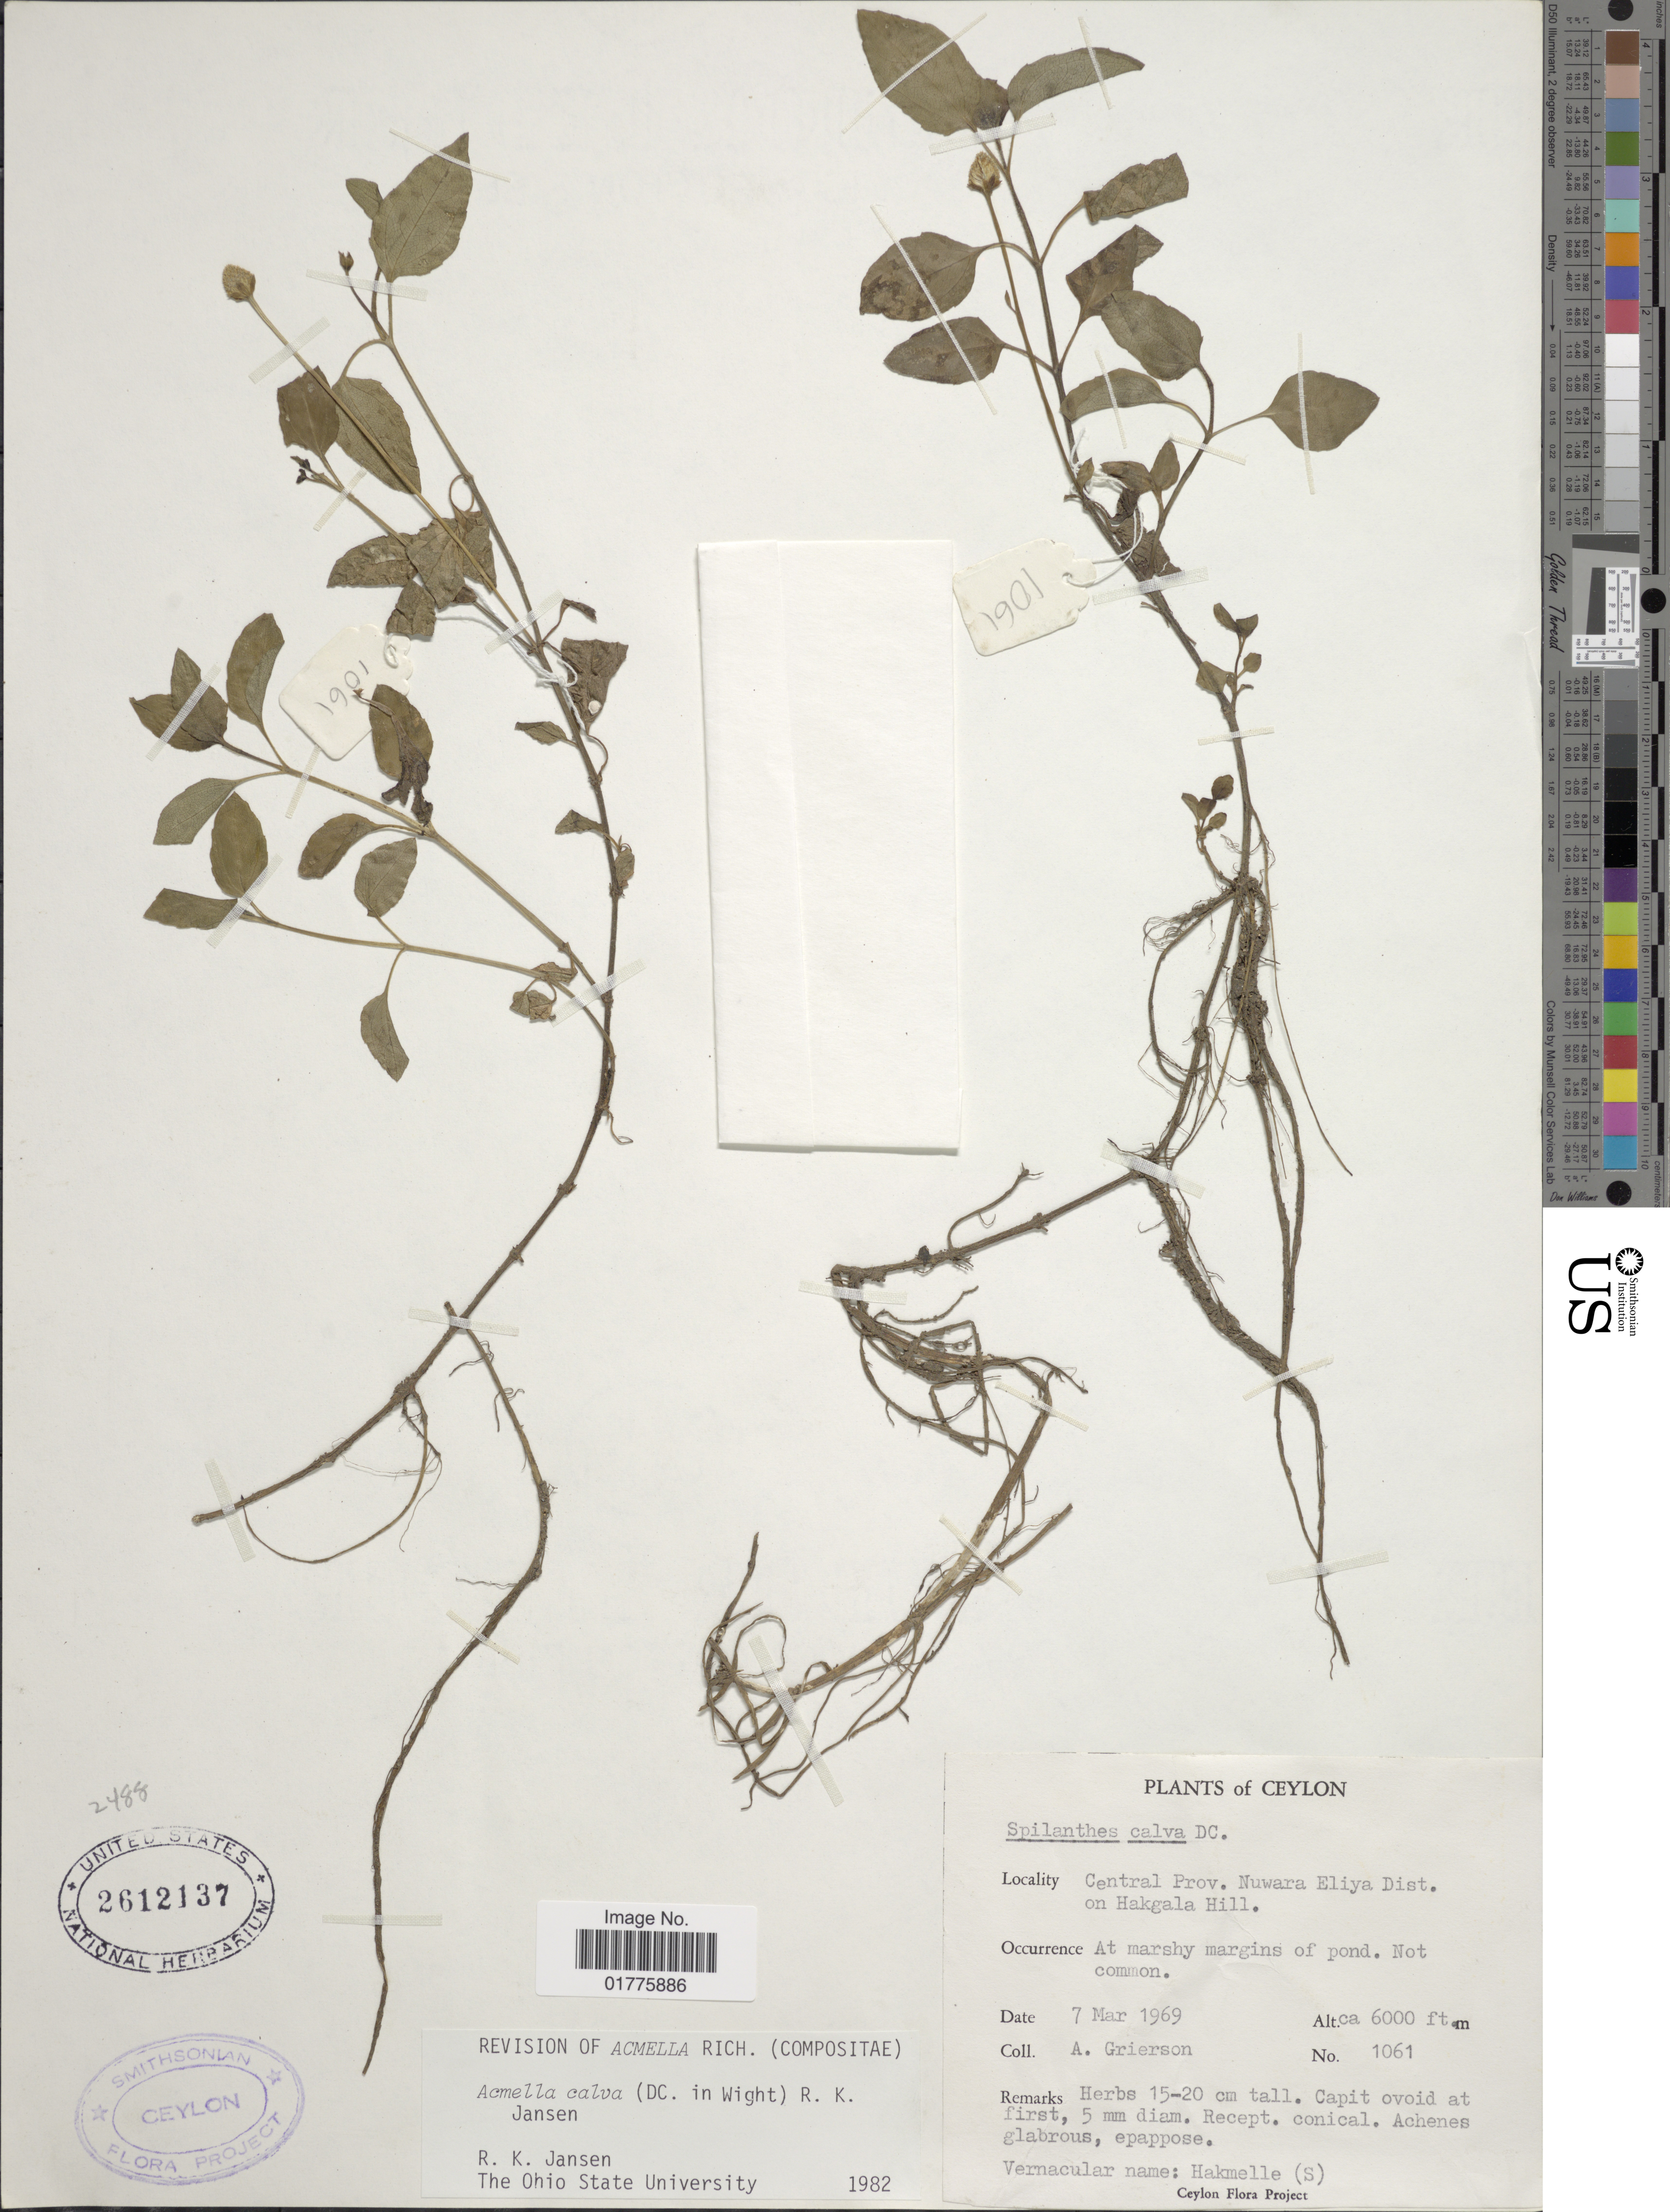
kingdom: Plantae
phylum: Tracheophyta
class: Magnoliopsida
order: Asterales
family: Asteraceae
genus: Acmella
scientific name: Acmella calva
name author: DC.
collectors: A. Grierson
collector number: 1061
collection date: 1969-03-07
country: Sri Lanka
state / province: Central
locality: Central Prov. Nuwara Eliya Dist. on Hakgala Hill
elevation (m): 1829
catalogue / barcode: US 2612137